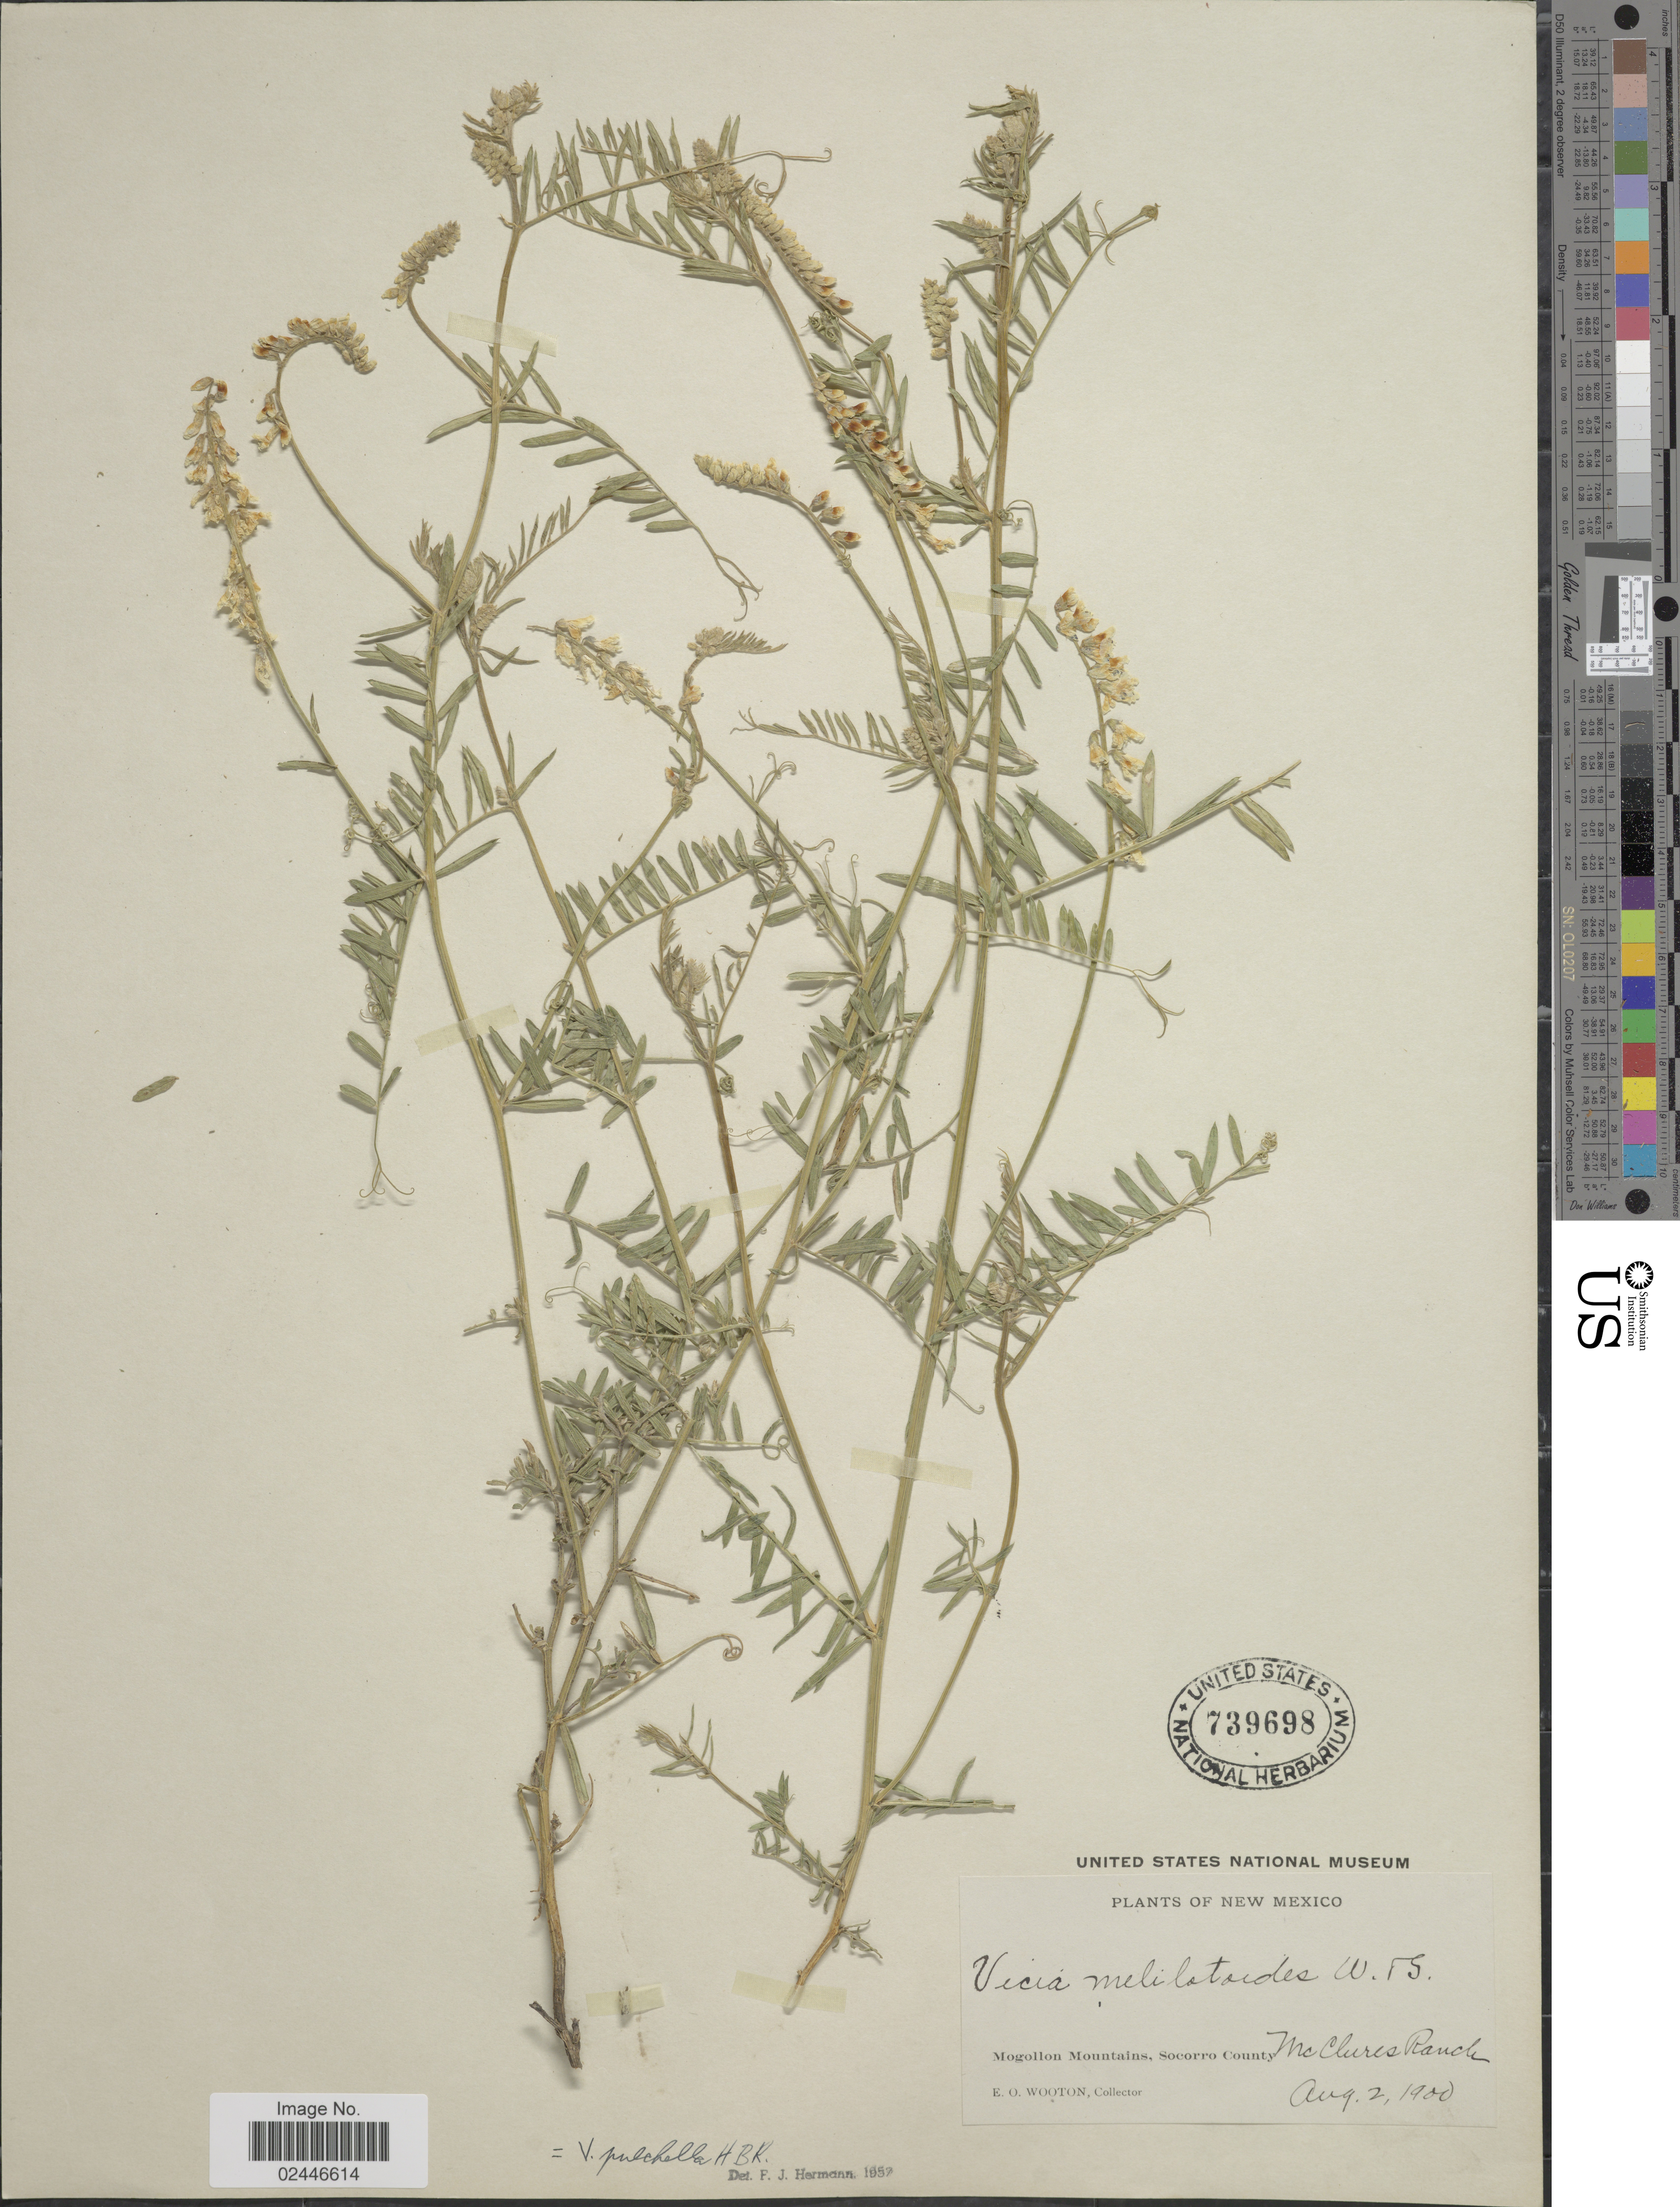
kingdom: Plantae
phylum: Tracheophyta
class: Magnoliopsida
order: Fabales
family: Fabaceae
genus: Vicia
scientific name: Vicia pulchella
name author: Kunth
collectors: E. O. Wooton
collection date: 1900-08-02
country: United States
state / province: New Mexico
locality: Mogollon Mountains, Socorro County, McClures Ranch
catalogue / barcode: US 739698